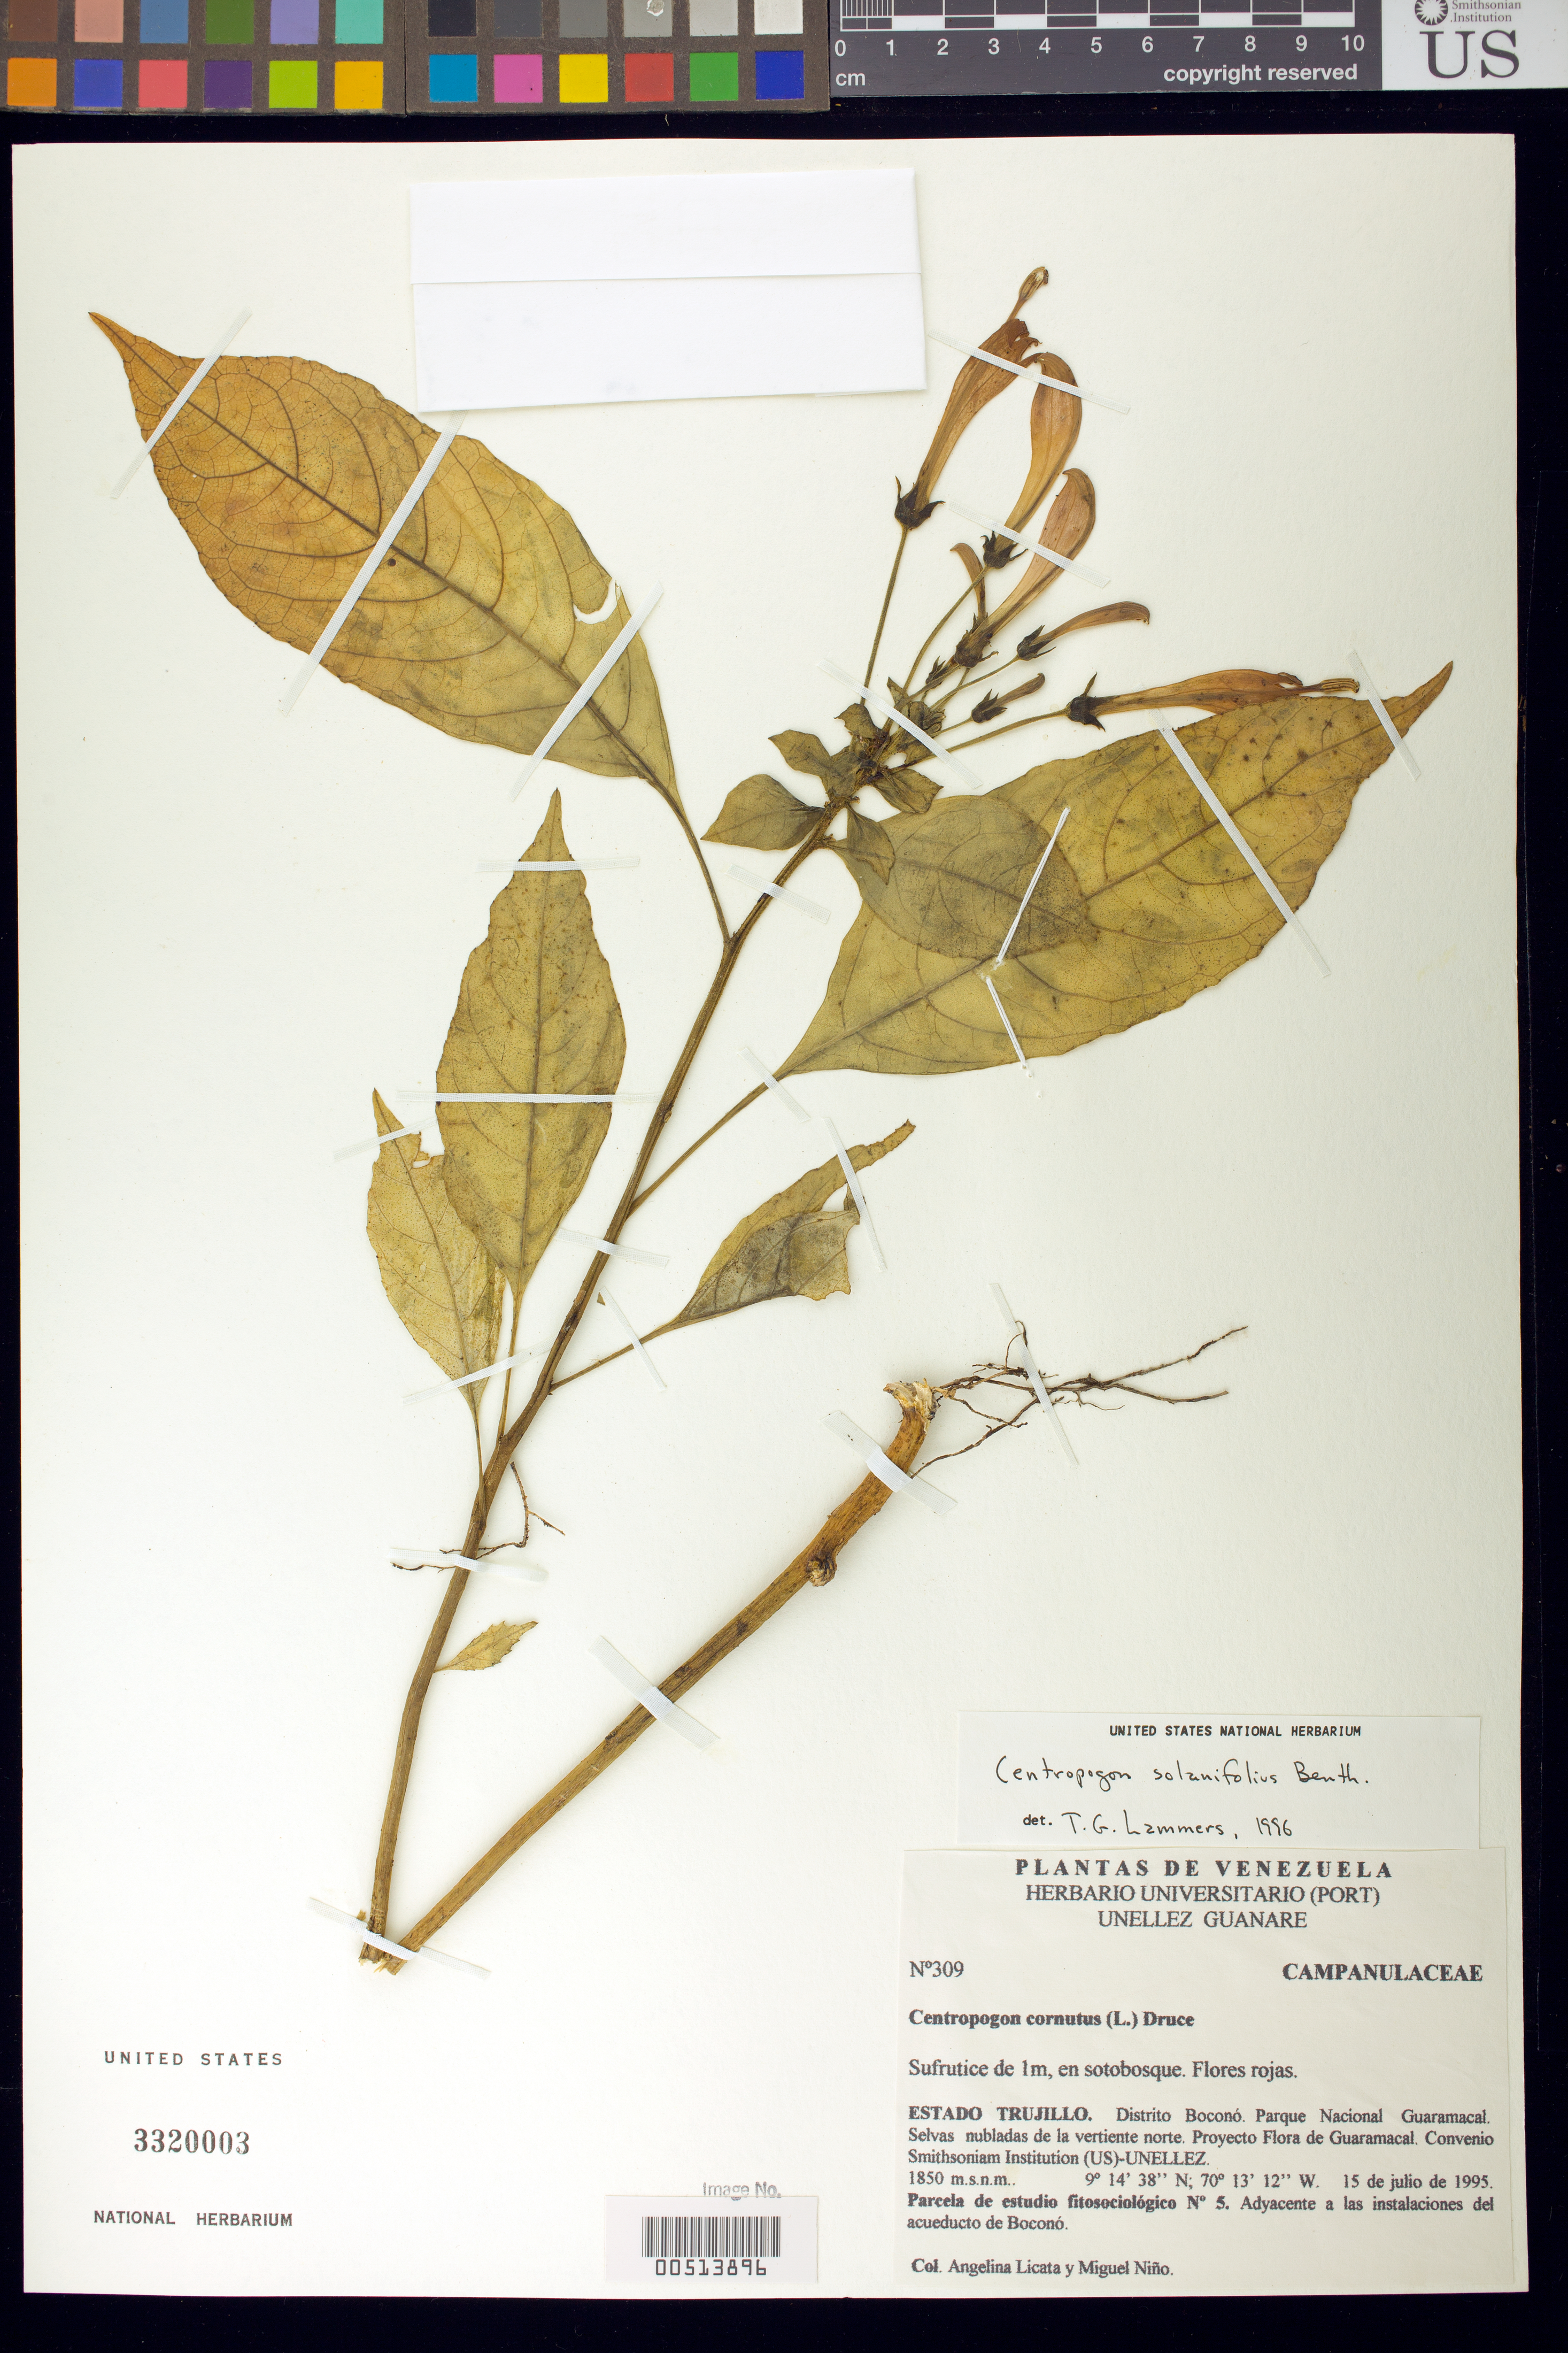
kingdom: Plantae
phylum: Tracheophyta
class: Magnoliopsida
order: Asterales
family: Campanulaceae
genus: Centropogon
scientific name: Centropogon solanifolius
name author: Benth.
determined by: Lammers, T. G.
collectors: A. Licata & S. M. Niño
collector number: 309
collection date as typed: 15 Jul 1995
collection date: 1995-07-15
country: Venezuela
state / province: Trujillo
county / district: Boconó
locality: Parque Nacional Guaramacal, vertiente N, adyacente a las instalaciones del acueducto de Boconó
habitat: Selva nubladas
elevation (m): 1850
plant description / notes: F, PORT, US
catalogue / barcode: US 3320003